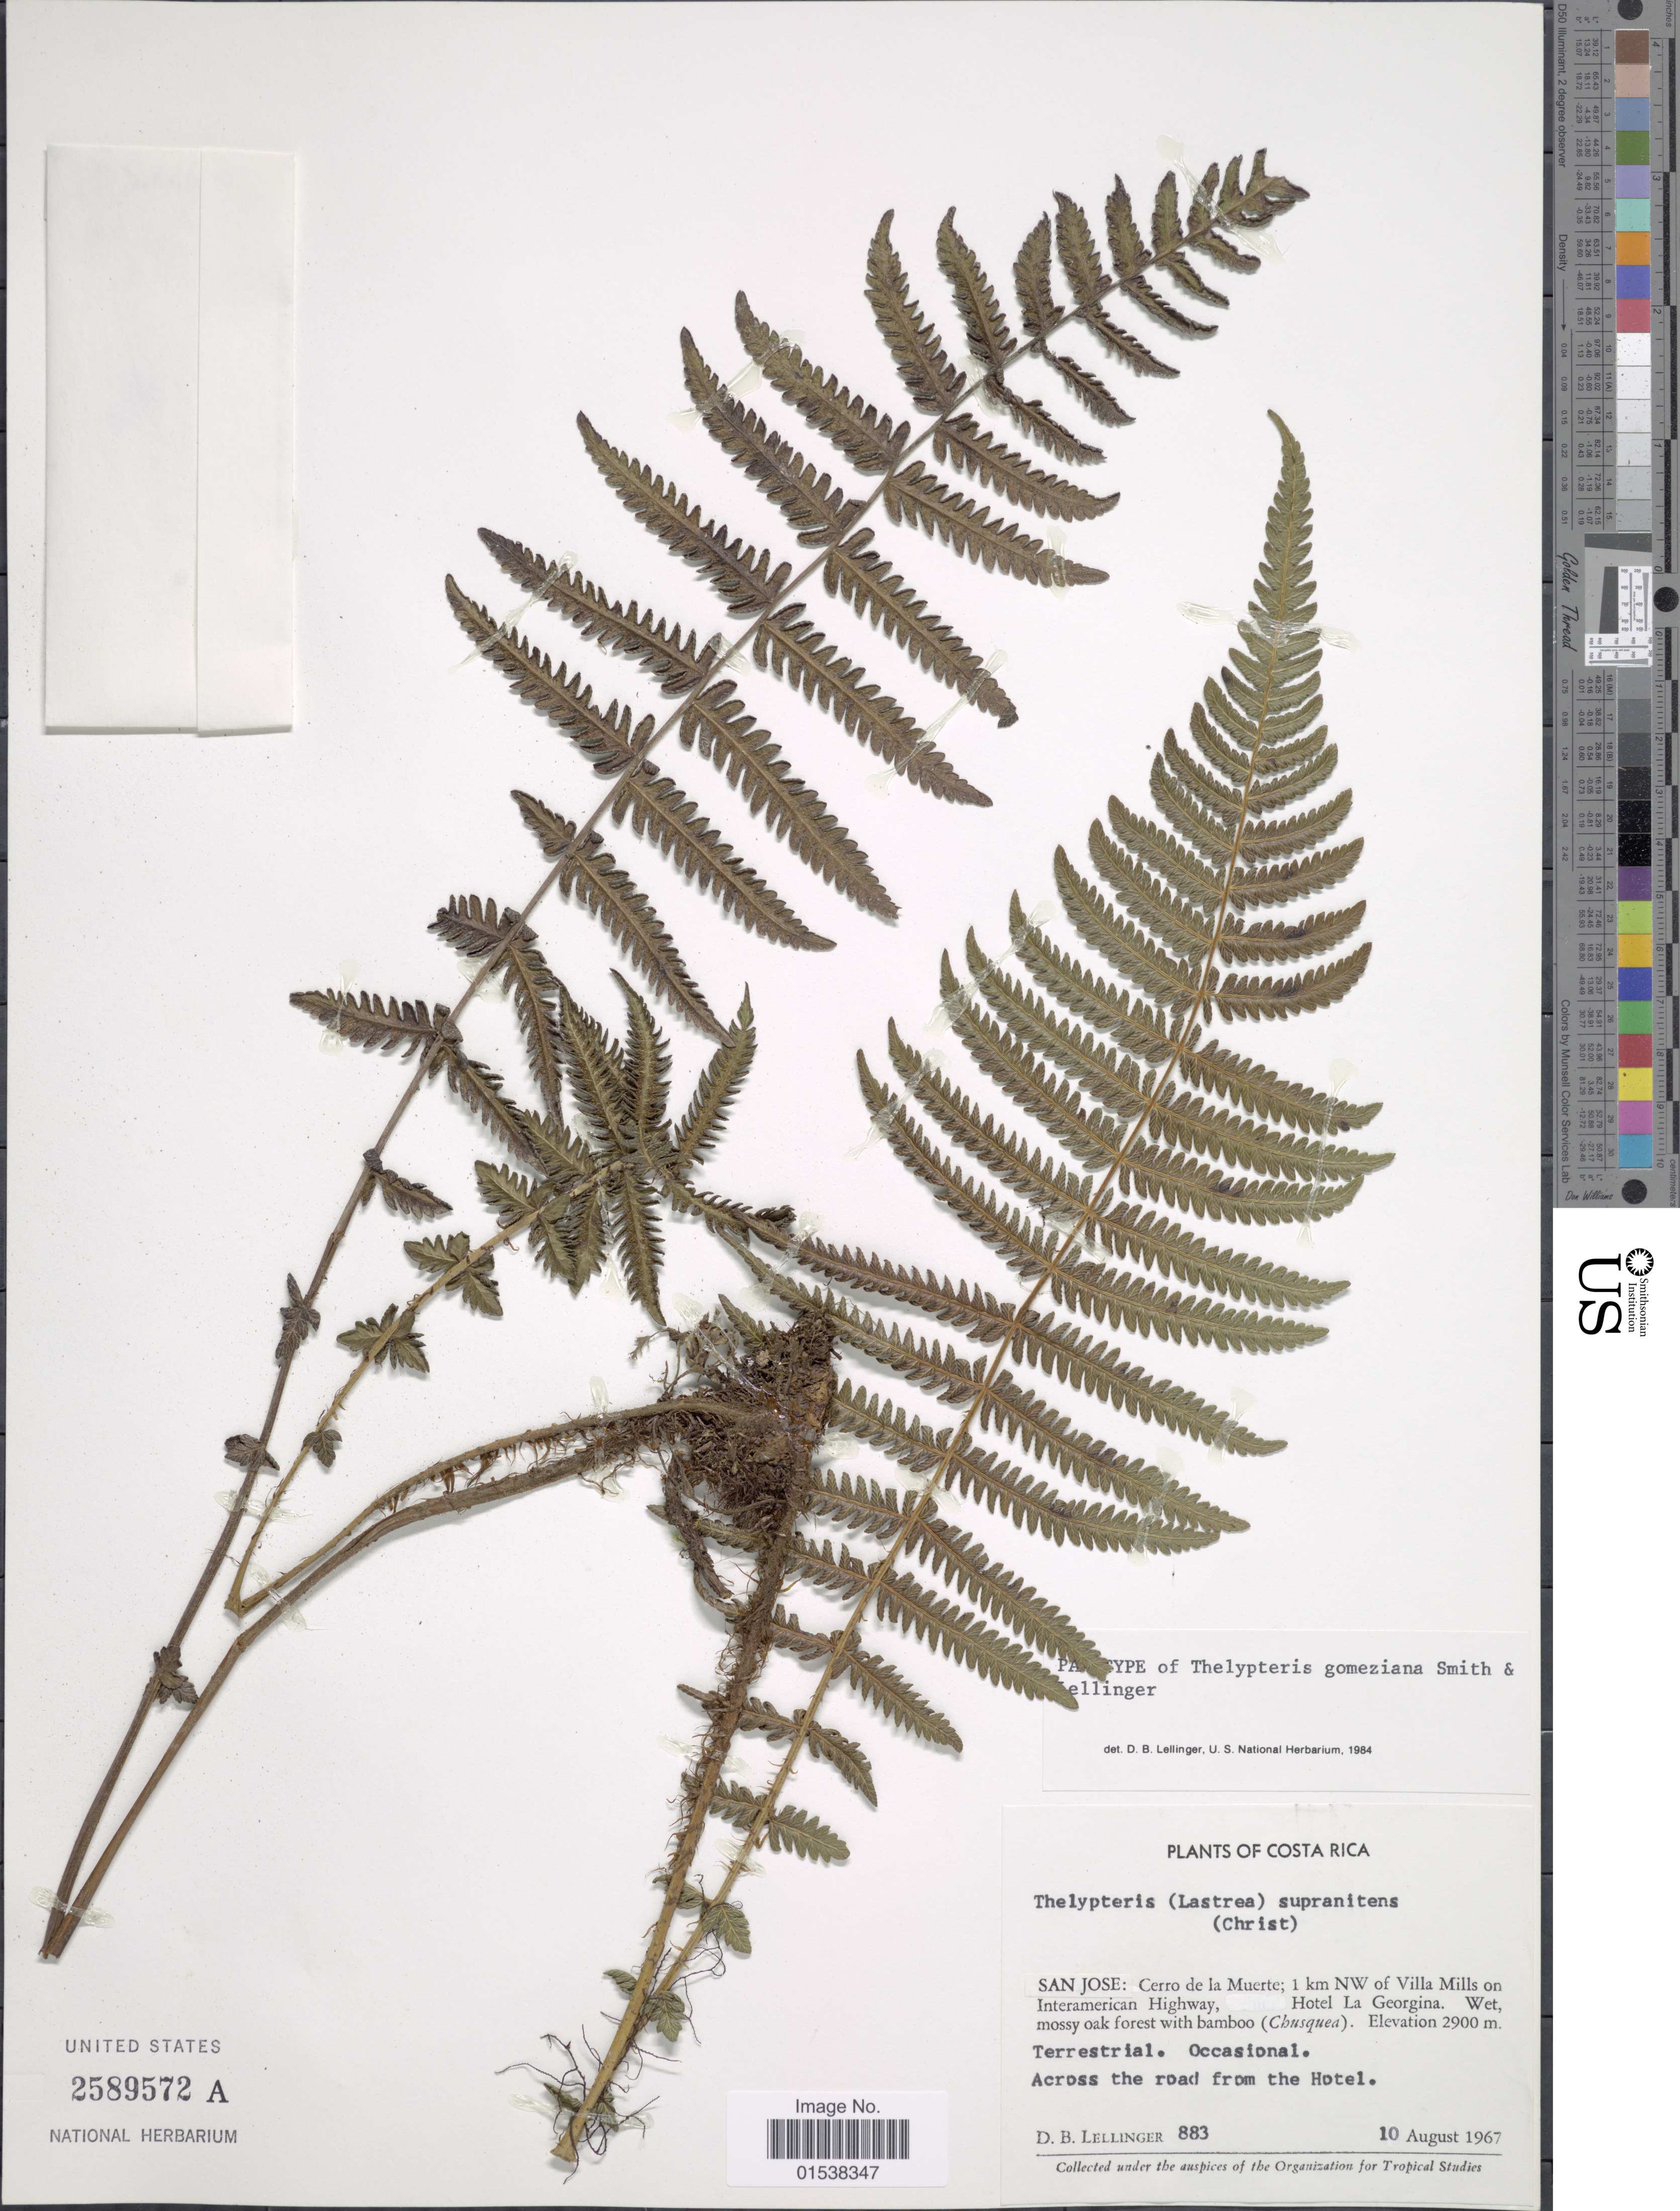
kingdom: Plantae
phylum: Tracheophyta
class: Polypodiopsida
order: Polypodiales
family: Thelypteridaceae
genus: Amauropelta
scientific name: Amauropelta gomeziana (A.R. Sm. & Lellinger) comb. nov., ined. 2015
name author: (A.R. Sm. & Lellinger)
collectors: D. B. Lellinger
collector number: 883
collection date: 1967-08-10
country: Costa Rica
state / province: San José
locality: San Jose: Cerro de la Muerte; 1 km NW of Villa Mills on Interamerican Highway, Hotel La Georgina, across the road from the Hotel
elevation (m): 2900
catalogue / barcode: US 2589572A